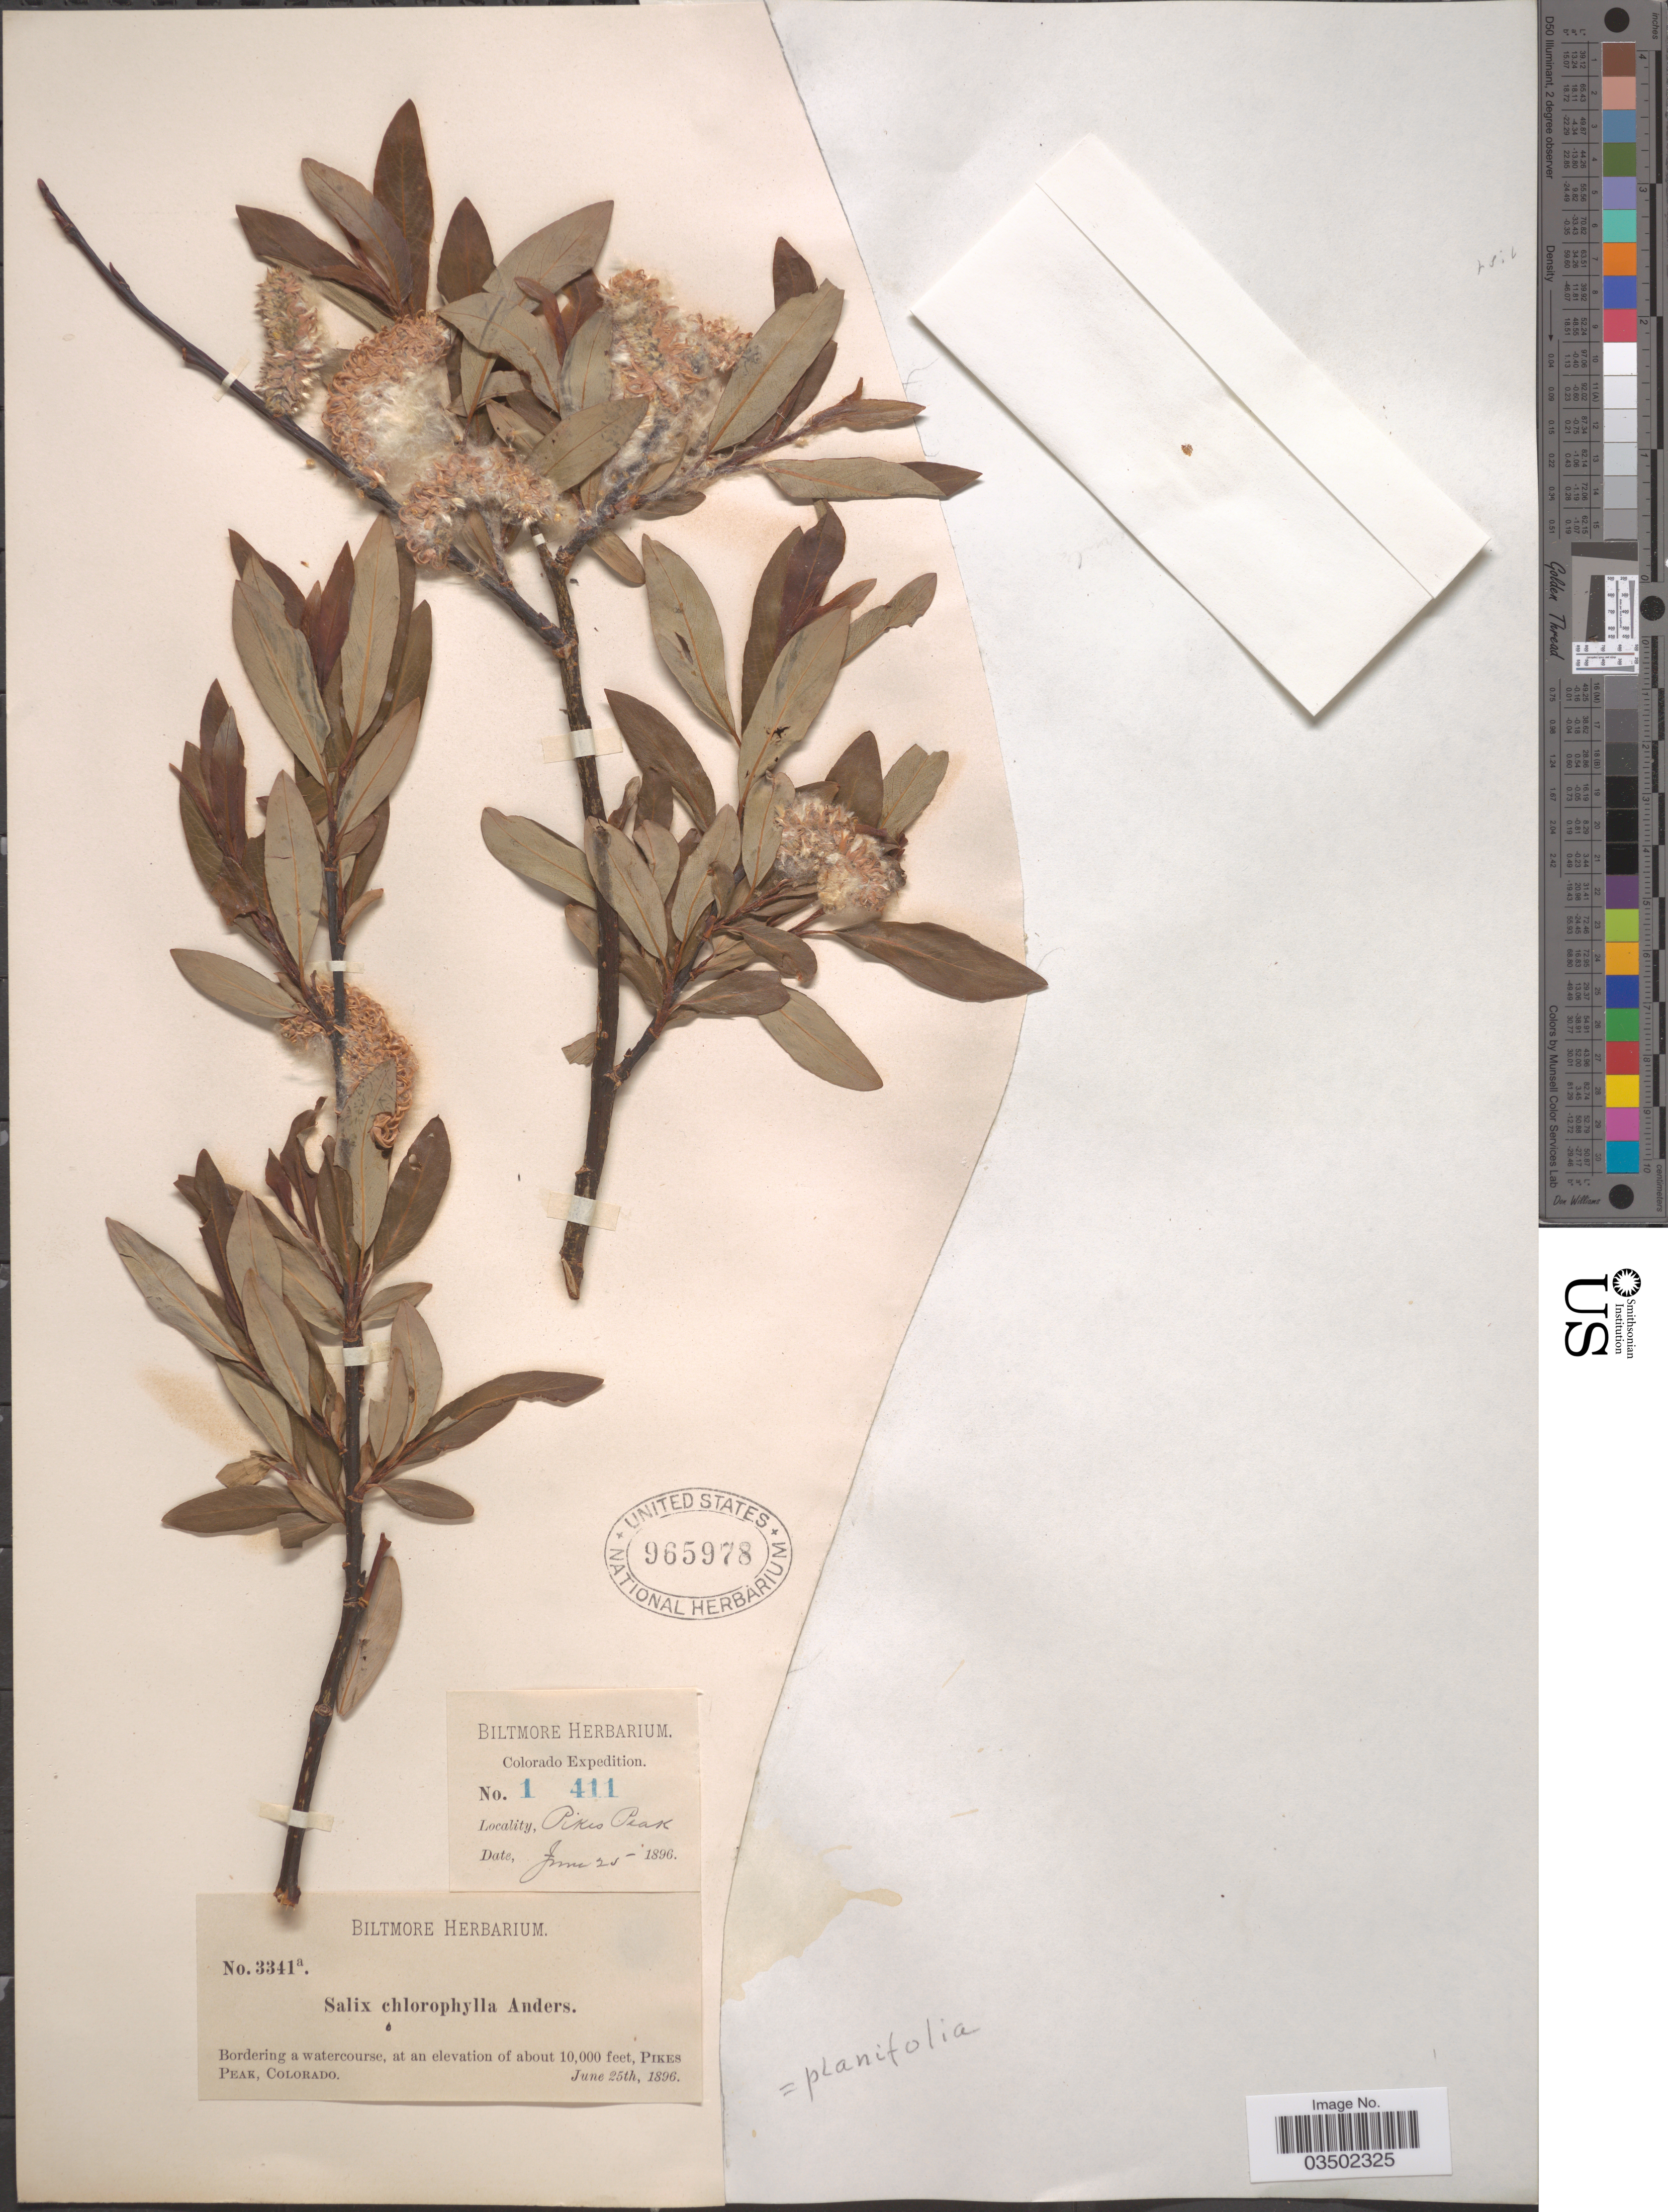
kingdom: Plantae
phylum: Tracheophyta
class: Magnoliopsida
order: Malpighiales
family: Salicaceae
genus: Salix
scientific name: Salix planifolia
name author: Pursh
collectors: ex herb. Biltmore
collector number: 3341a/1411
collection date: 1896-06-25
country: United States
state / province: Colorado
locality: Bordering a watercourse, Pikes Peak.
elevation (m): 3048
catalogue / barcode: US 965978